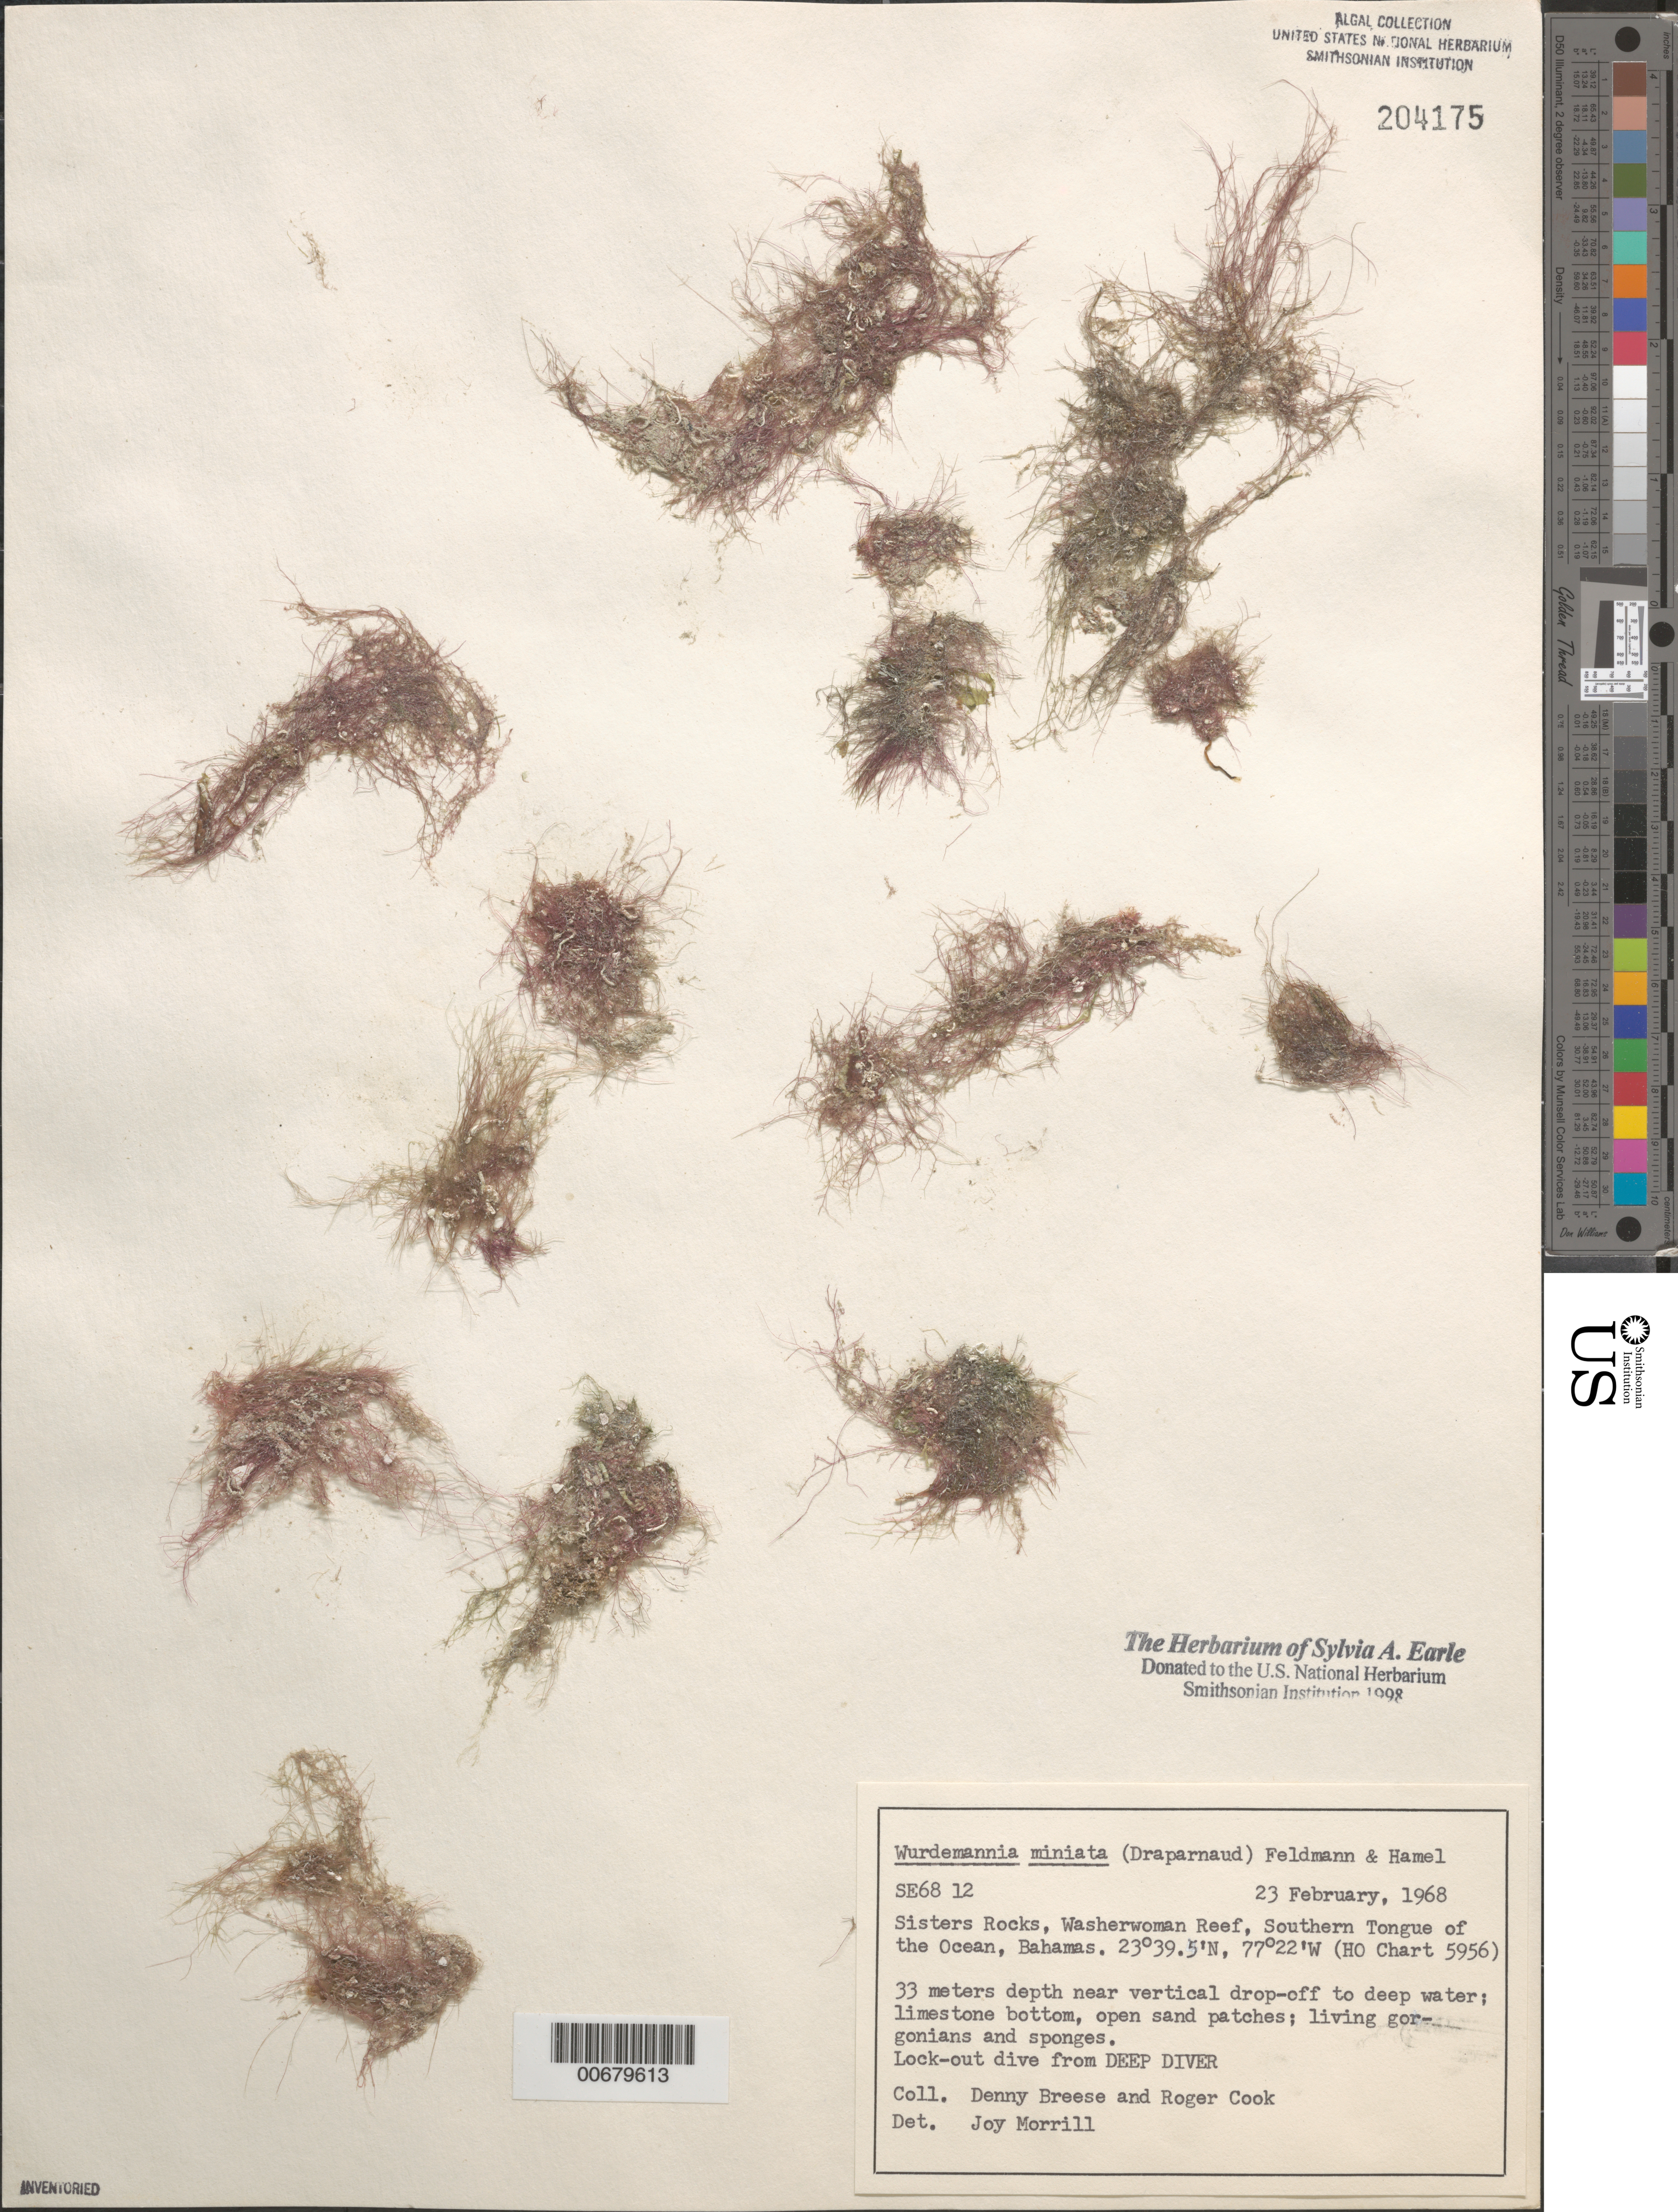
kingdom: Plantae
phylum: Rhodophyta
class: Florideophyceae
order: Gigartinales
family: Solieriaceae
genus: Wurdemannia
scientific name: Wurdemannia miniata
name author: (Spreng.) Feldmann & G. Hamel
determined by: Morrill, J.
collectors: D. Breese & R. Cook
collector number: SE 6812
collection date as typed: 23 Feb 1968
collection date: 1968-02-23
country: Bahamas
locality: Sisters Rocks, Washerwoman Reef, Southern Tongue of the Ocean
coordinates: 23 39.5' N, 77 22' W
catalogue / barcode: US 204175